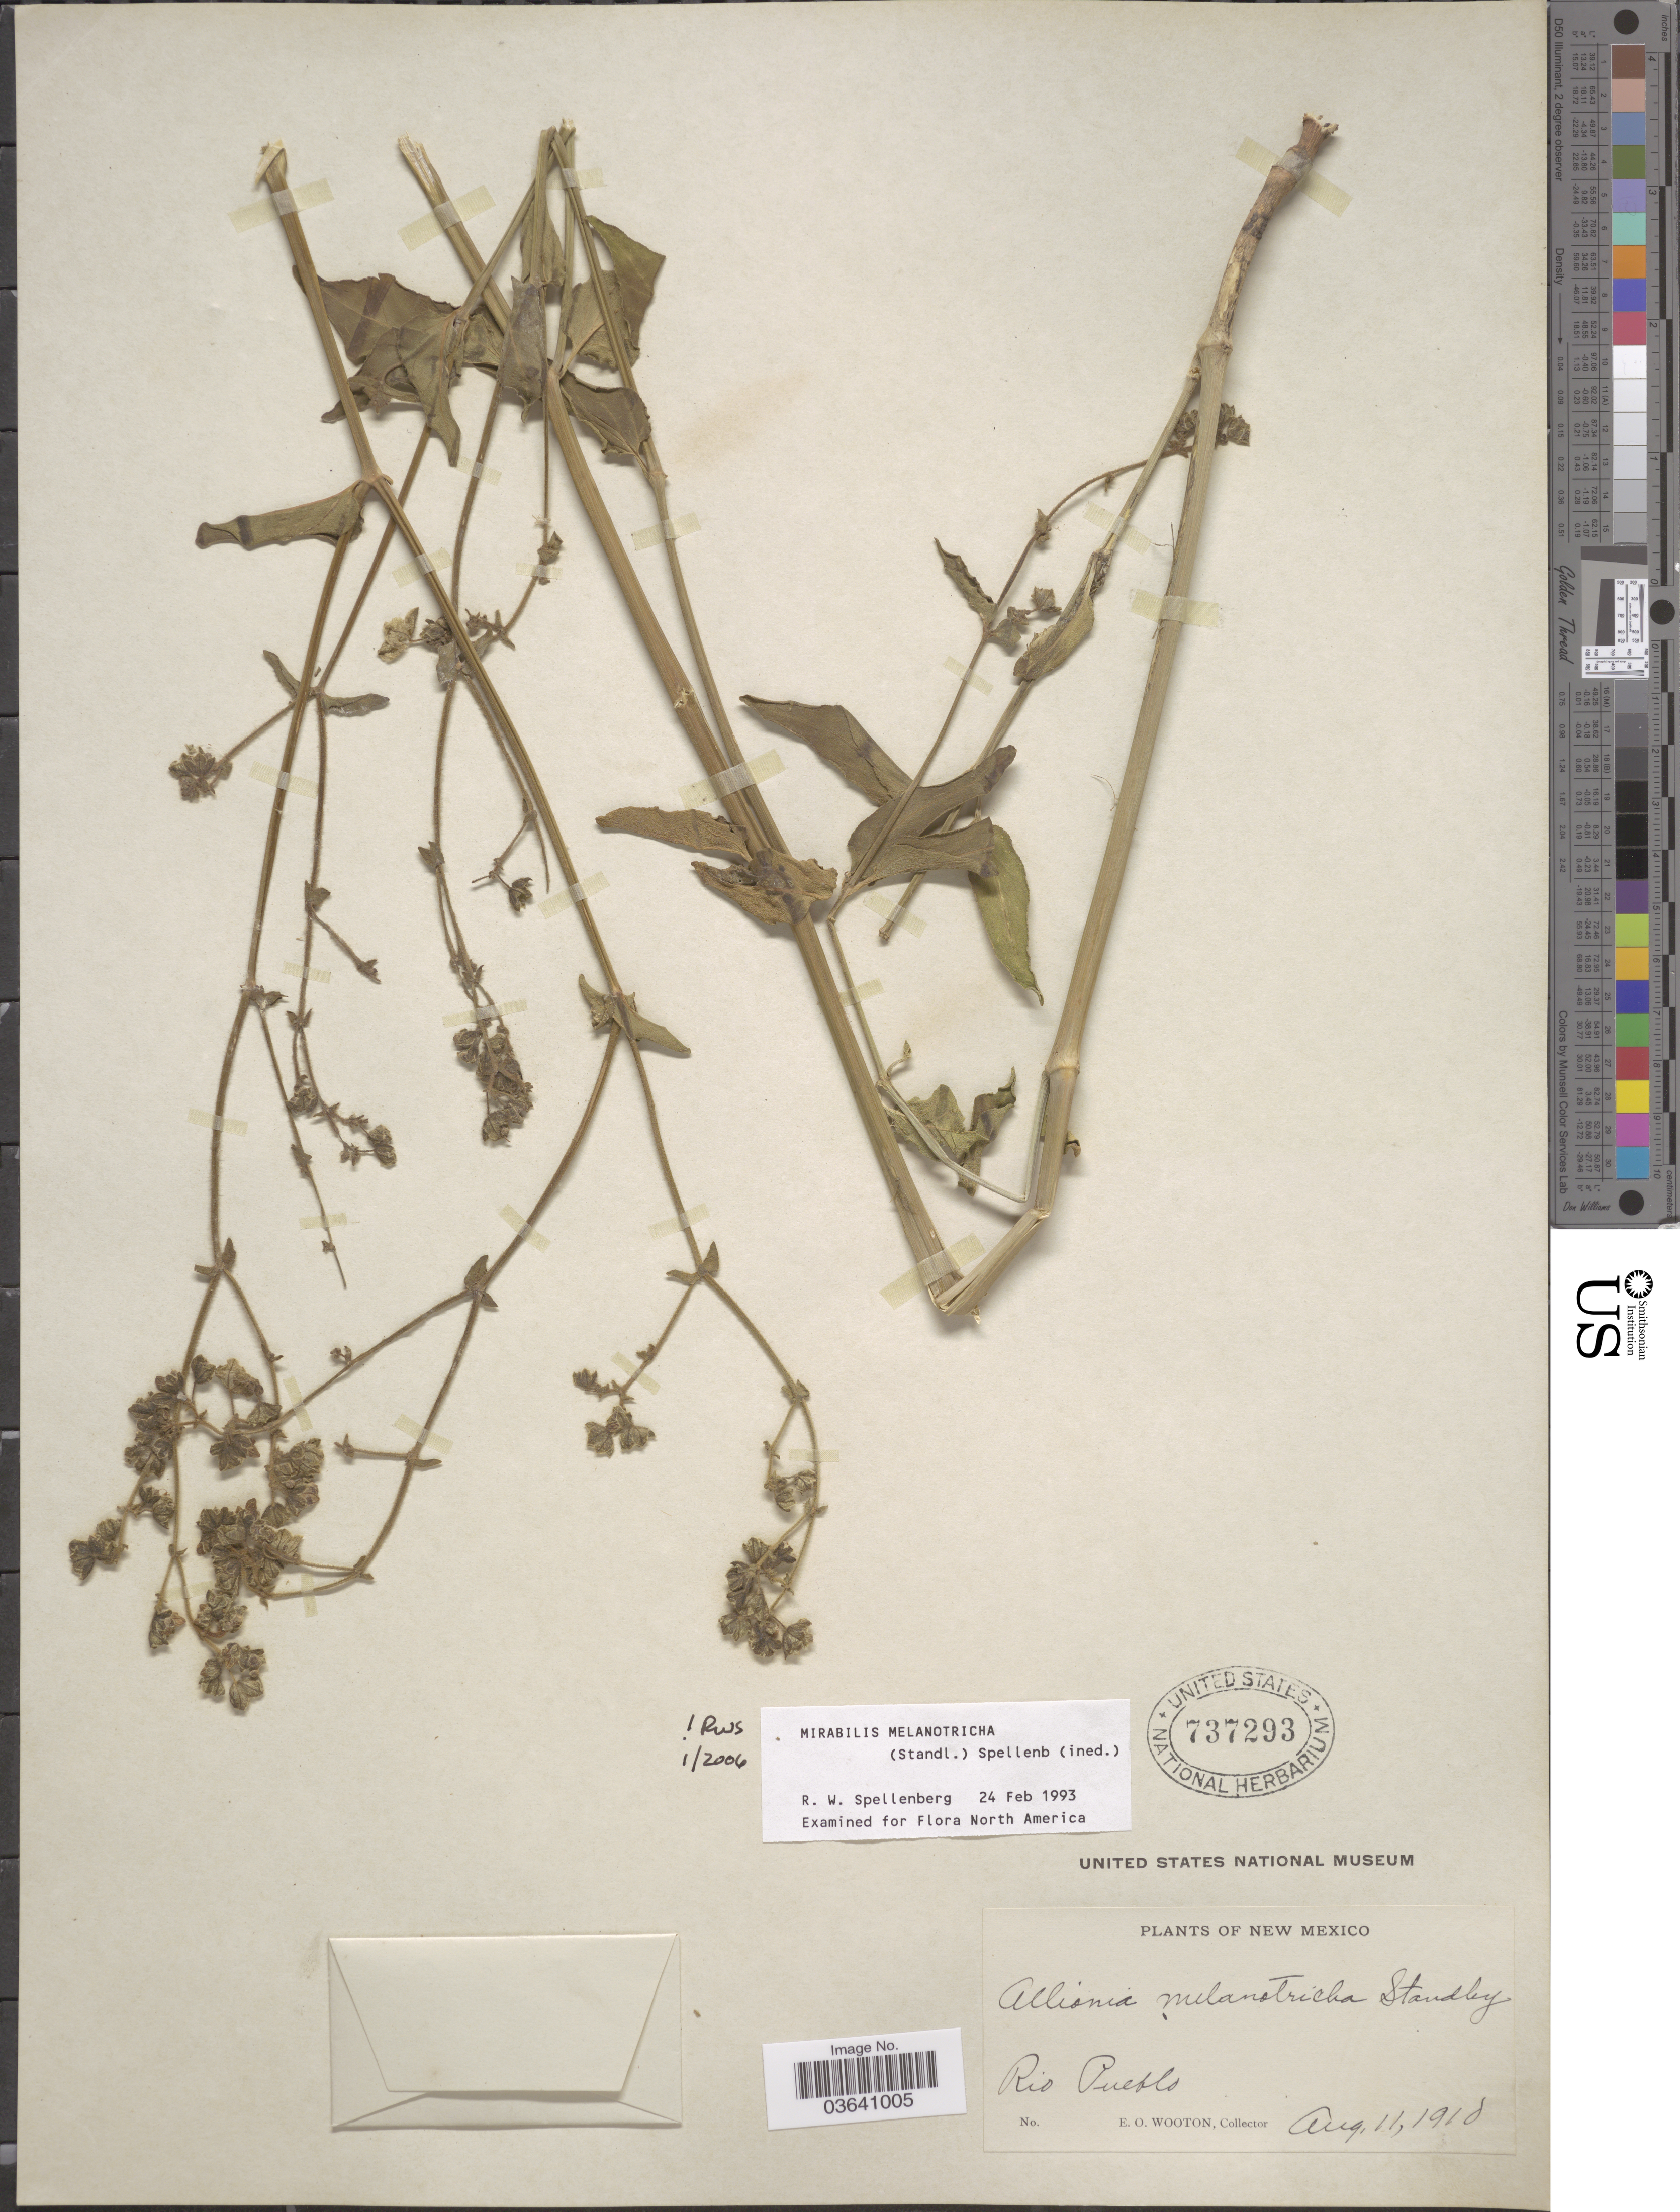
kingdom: Plantae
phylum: Tracheophyta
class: Magnoliopsida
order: Caryophyllales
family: Nyctaginaceae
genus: Mirabilis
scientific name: Mirabilis melanotricha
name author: (Standl.) Spellenb.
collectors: E. O. Wooton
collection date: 1910-08-11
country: United States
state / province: New Mexico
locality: Rio Pueblo.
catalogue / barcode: US 737293